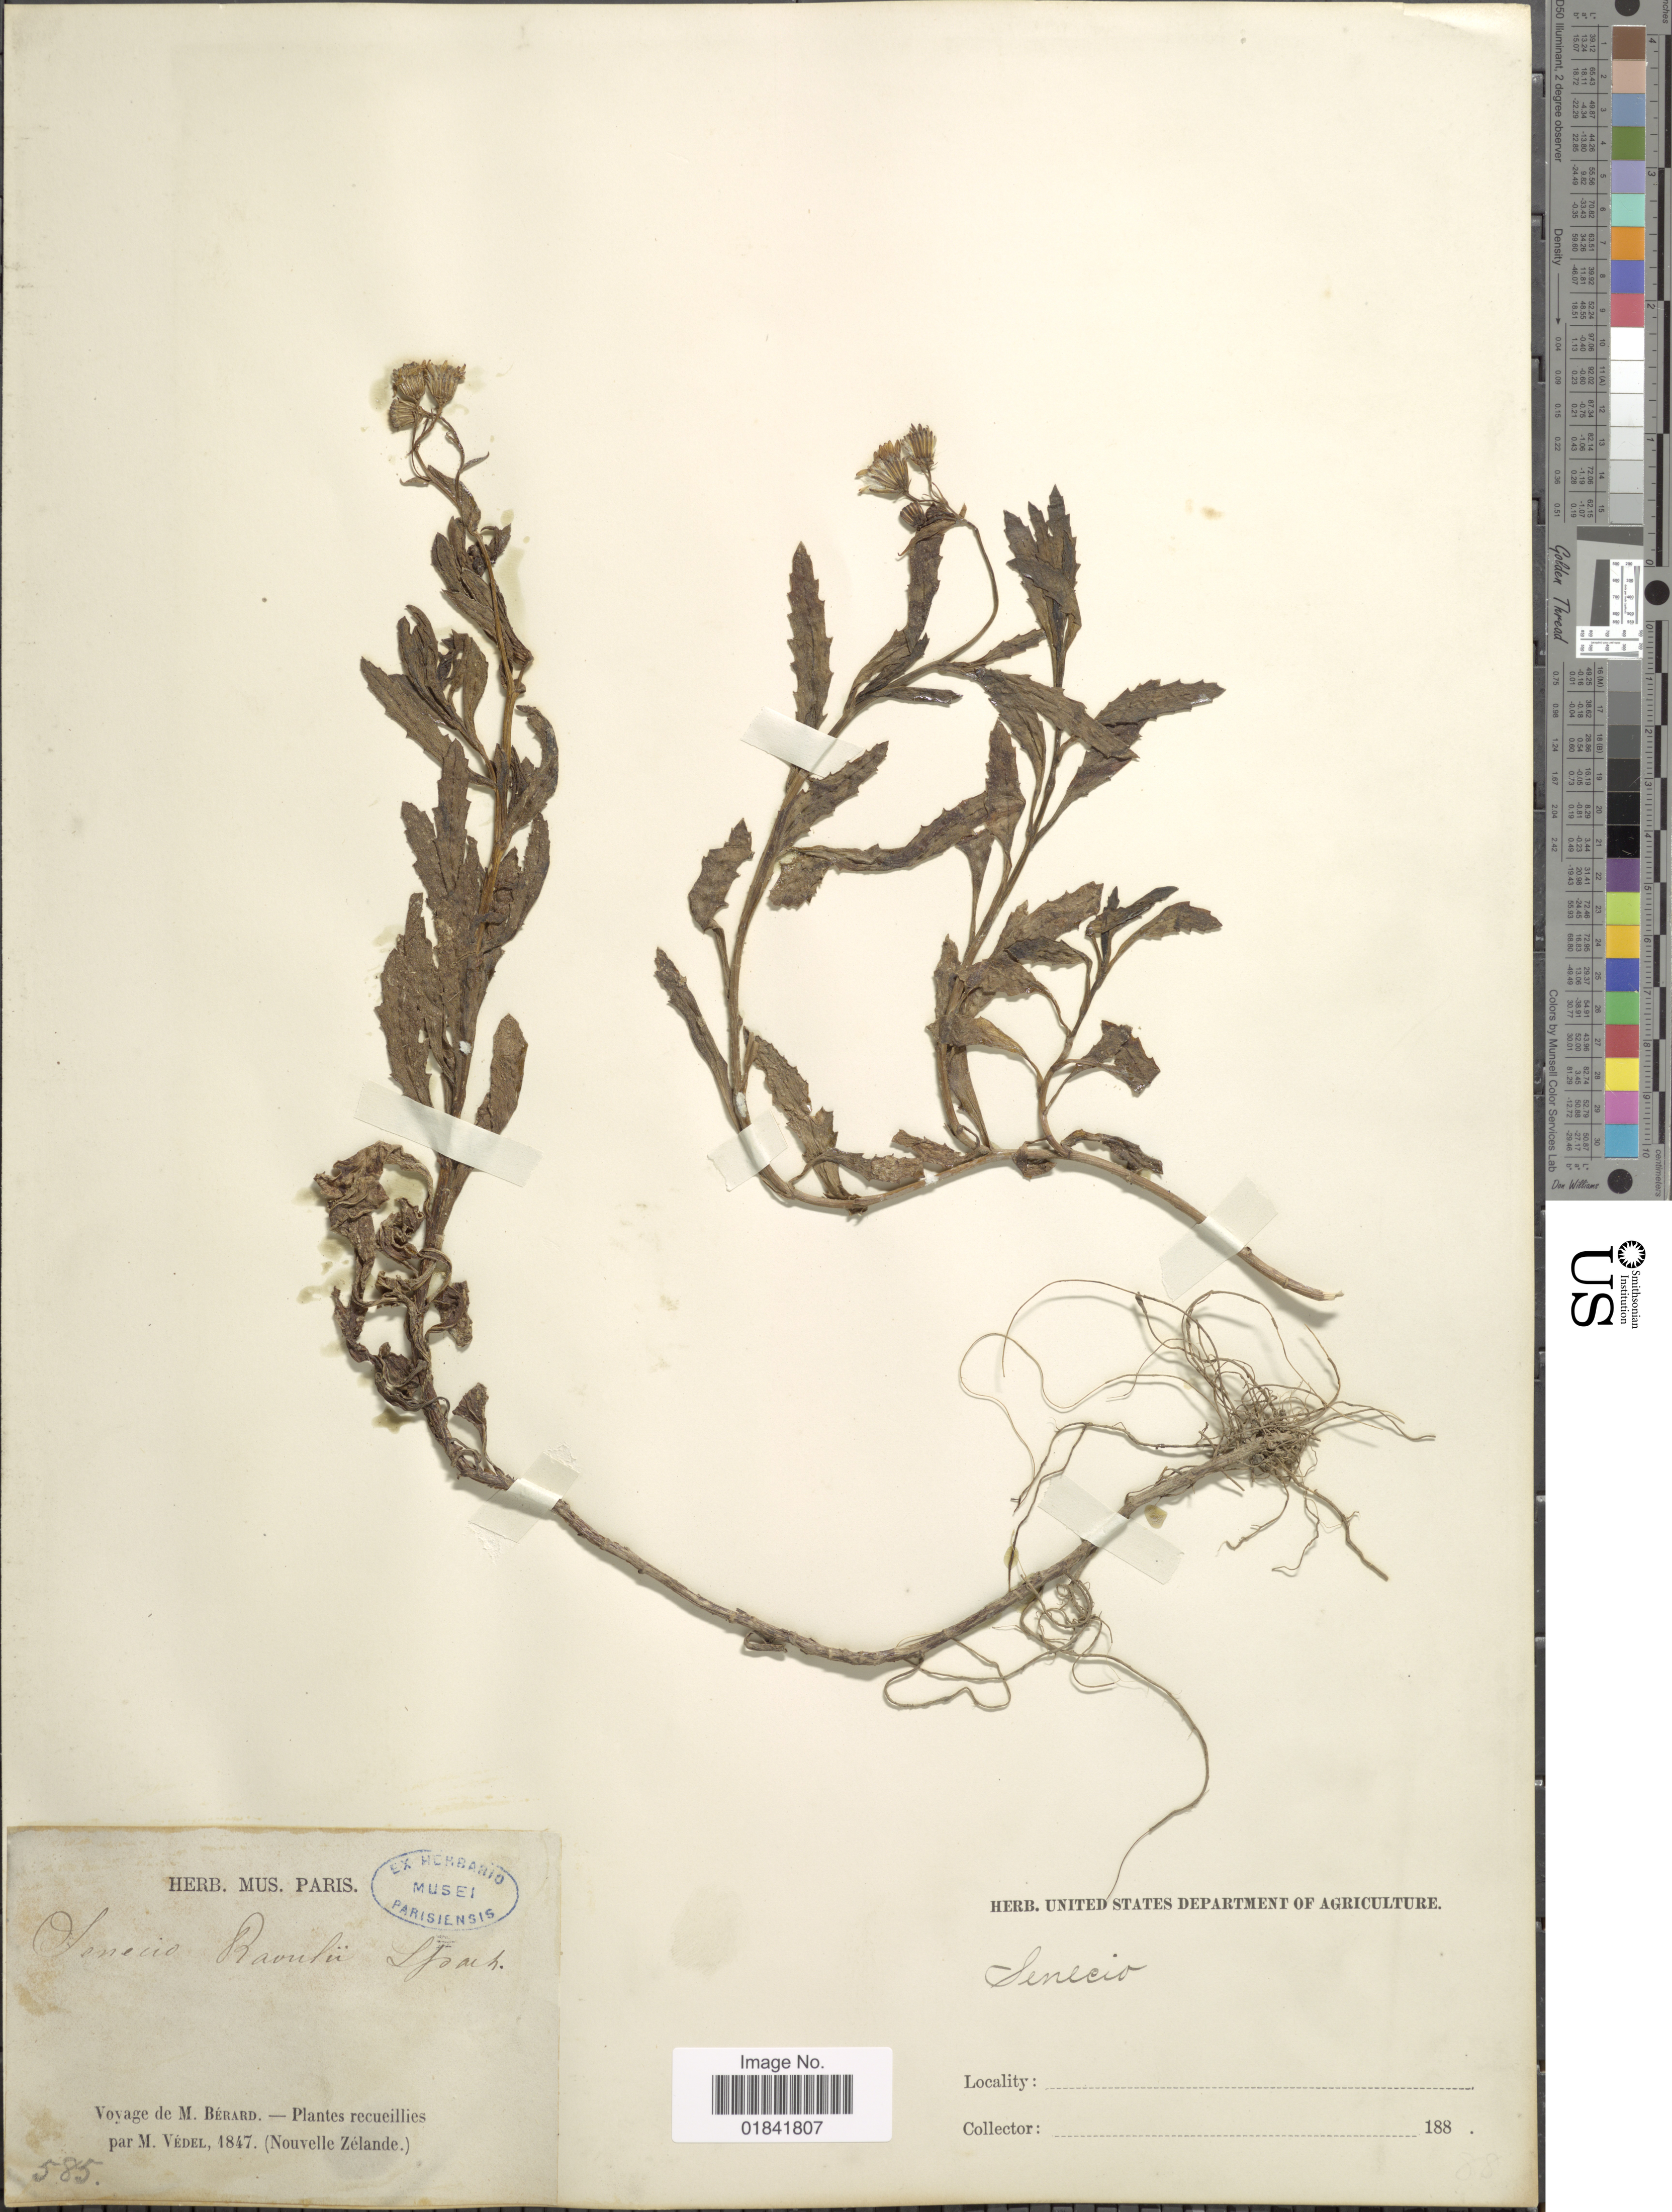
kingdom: Plantae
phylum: Tracheophyta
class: Magnoliopsida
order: Asterales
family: Asteraceae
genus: Senecio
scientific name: Senecio raoulii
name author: Spach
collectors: M. Védel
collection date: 1847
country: New Zealand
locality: (Nouvelle Zelande)